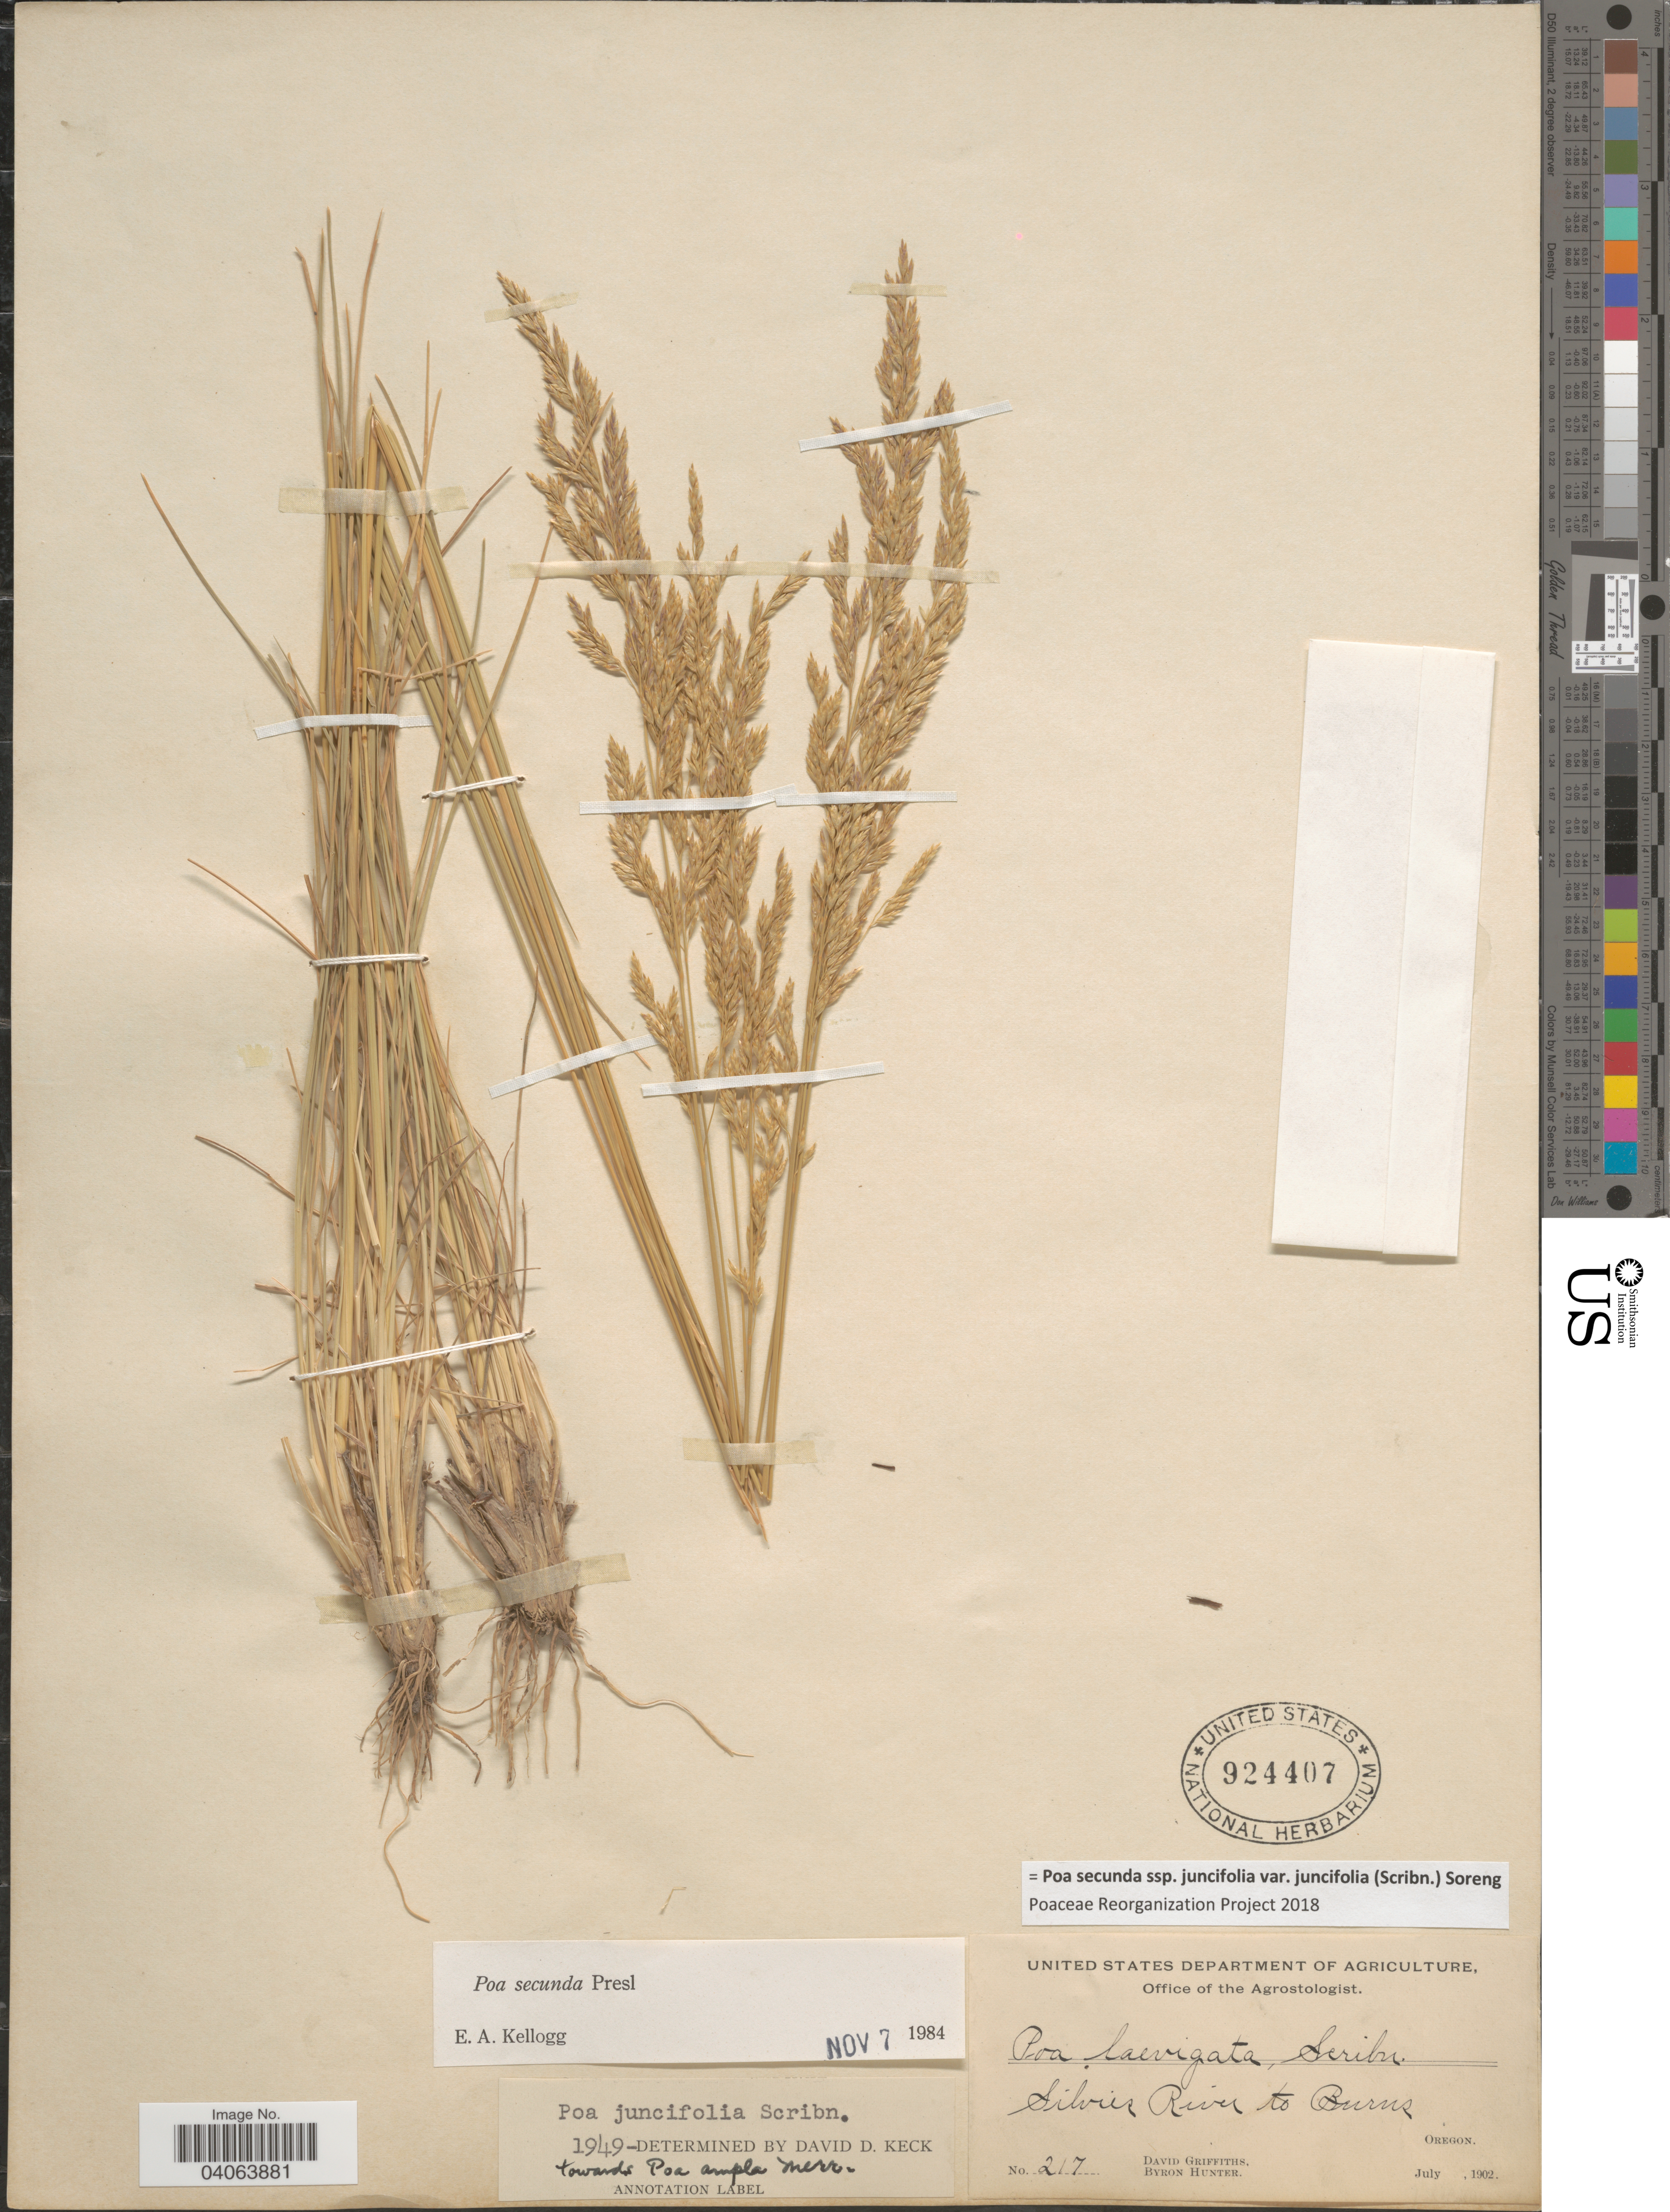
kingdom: Plantae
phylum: Tracheophyta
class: Liliopsida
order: Poales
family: Poaceae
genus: Poa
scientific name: Poa secunda subsp. juncifolia var. juncifolia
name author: (Scribn.) Soreng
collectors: D. Griffiths & B. Hunter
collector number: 217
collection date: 1902-07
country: United States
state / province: Oregon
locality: Silvies River to Burns.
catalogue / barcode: US 924407